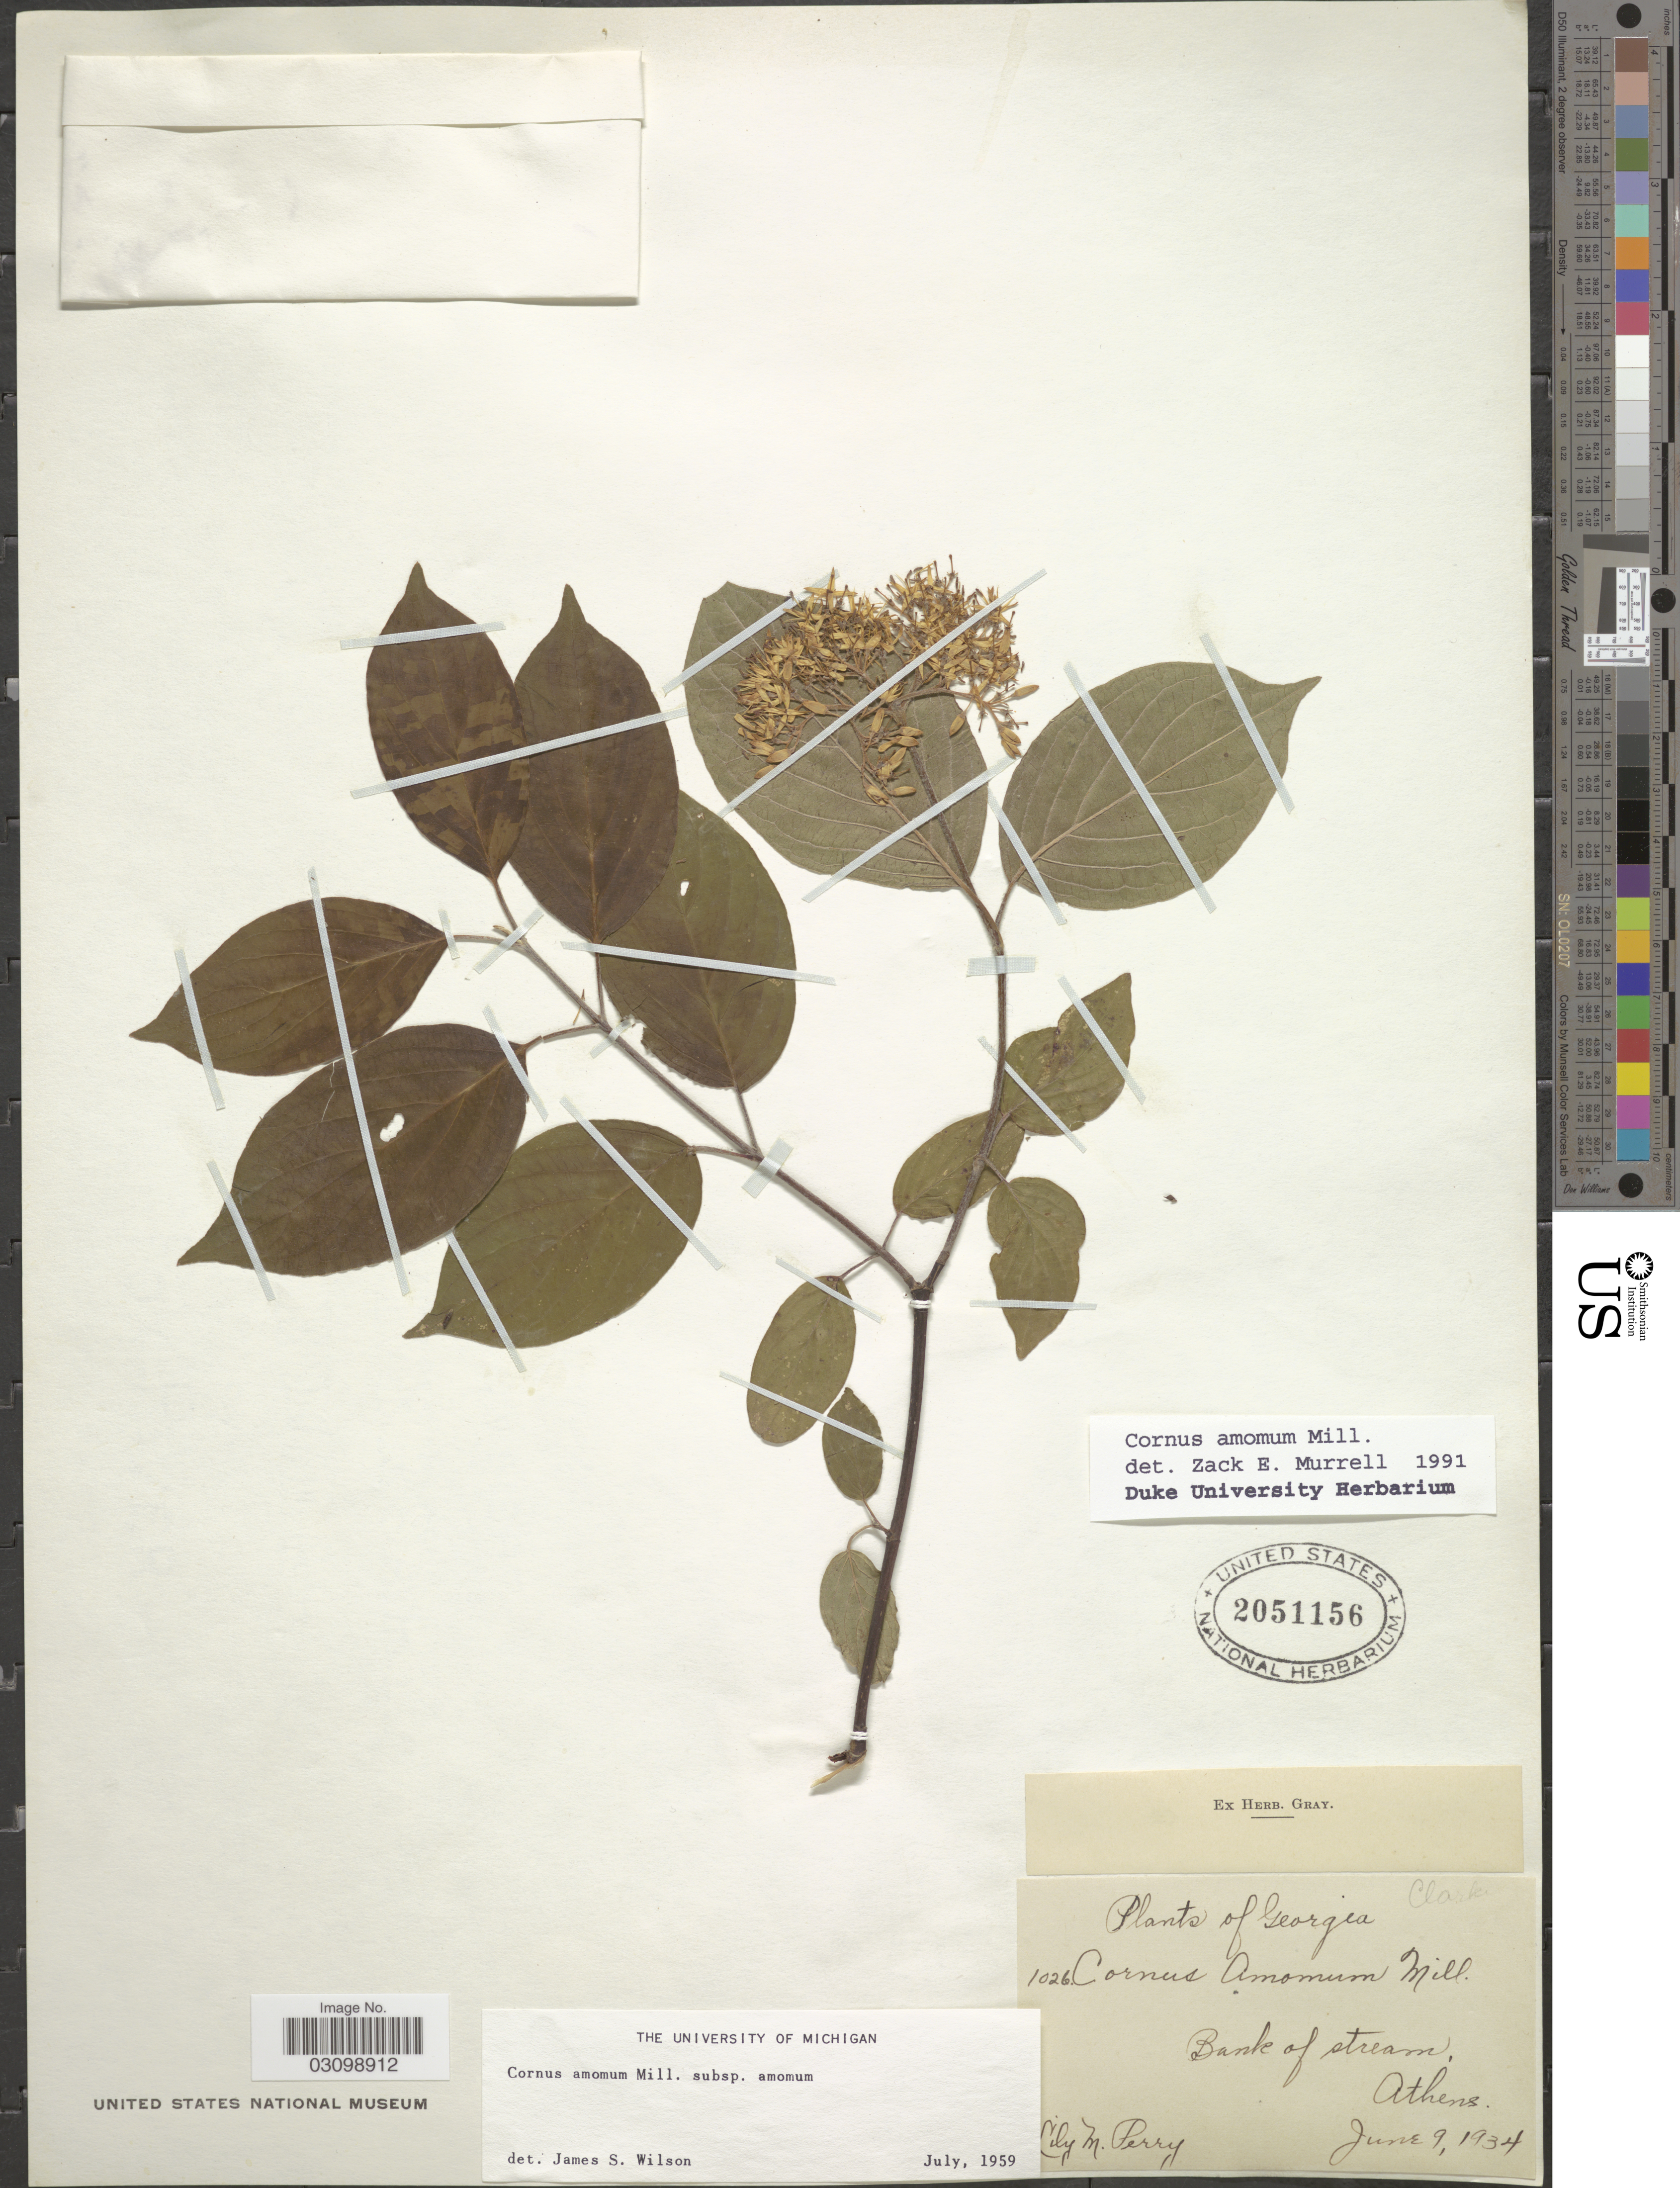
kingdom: Plantae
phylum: Tracheophyta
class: Magnoliopsida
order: Cornales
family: Cornaceae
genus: Cornus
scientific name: Cornus amomum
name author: Mill.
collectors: L. M. Perry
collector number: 1026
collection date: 1934-06-09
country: United States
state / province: Georgia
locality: Bank of stream, Athens.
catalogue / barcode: US 2051156